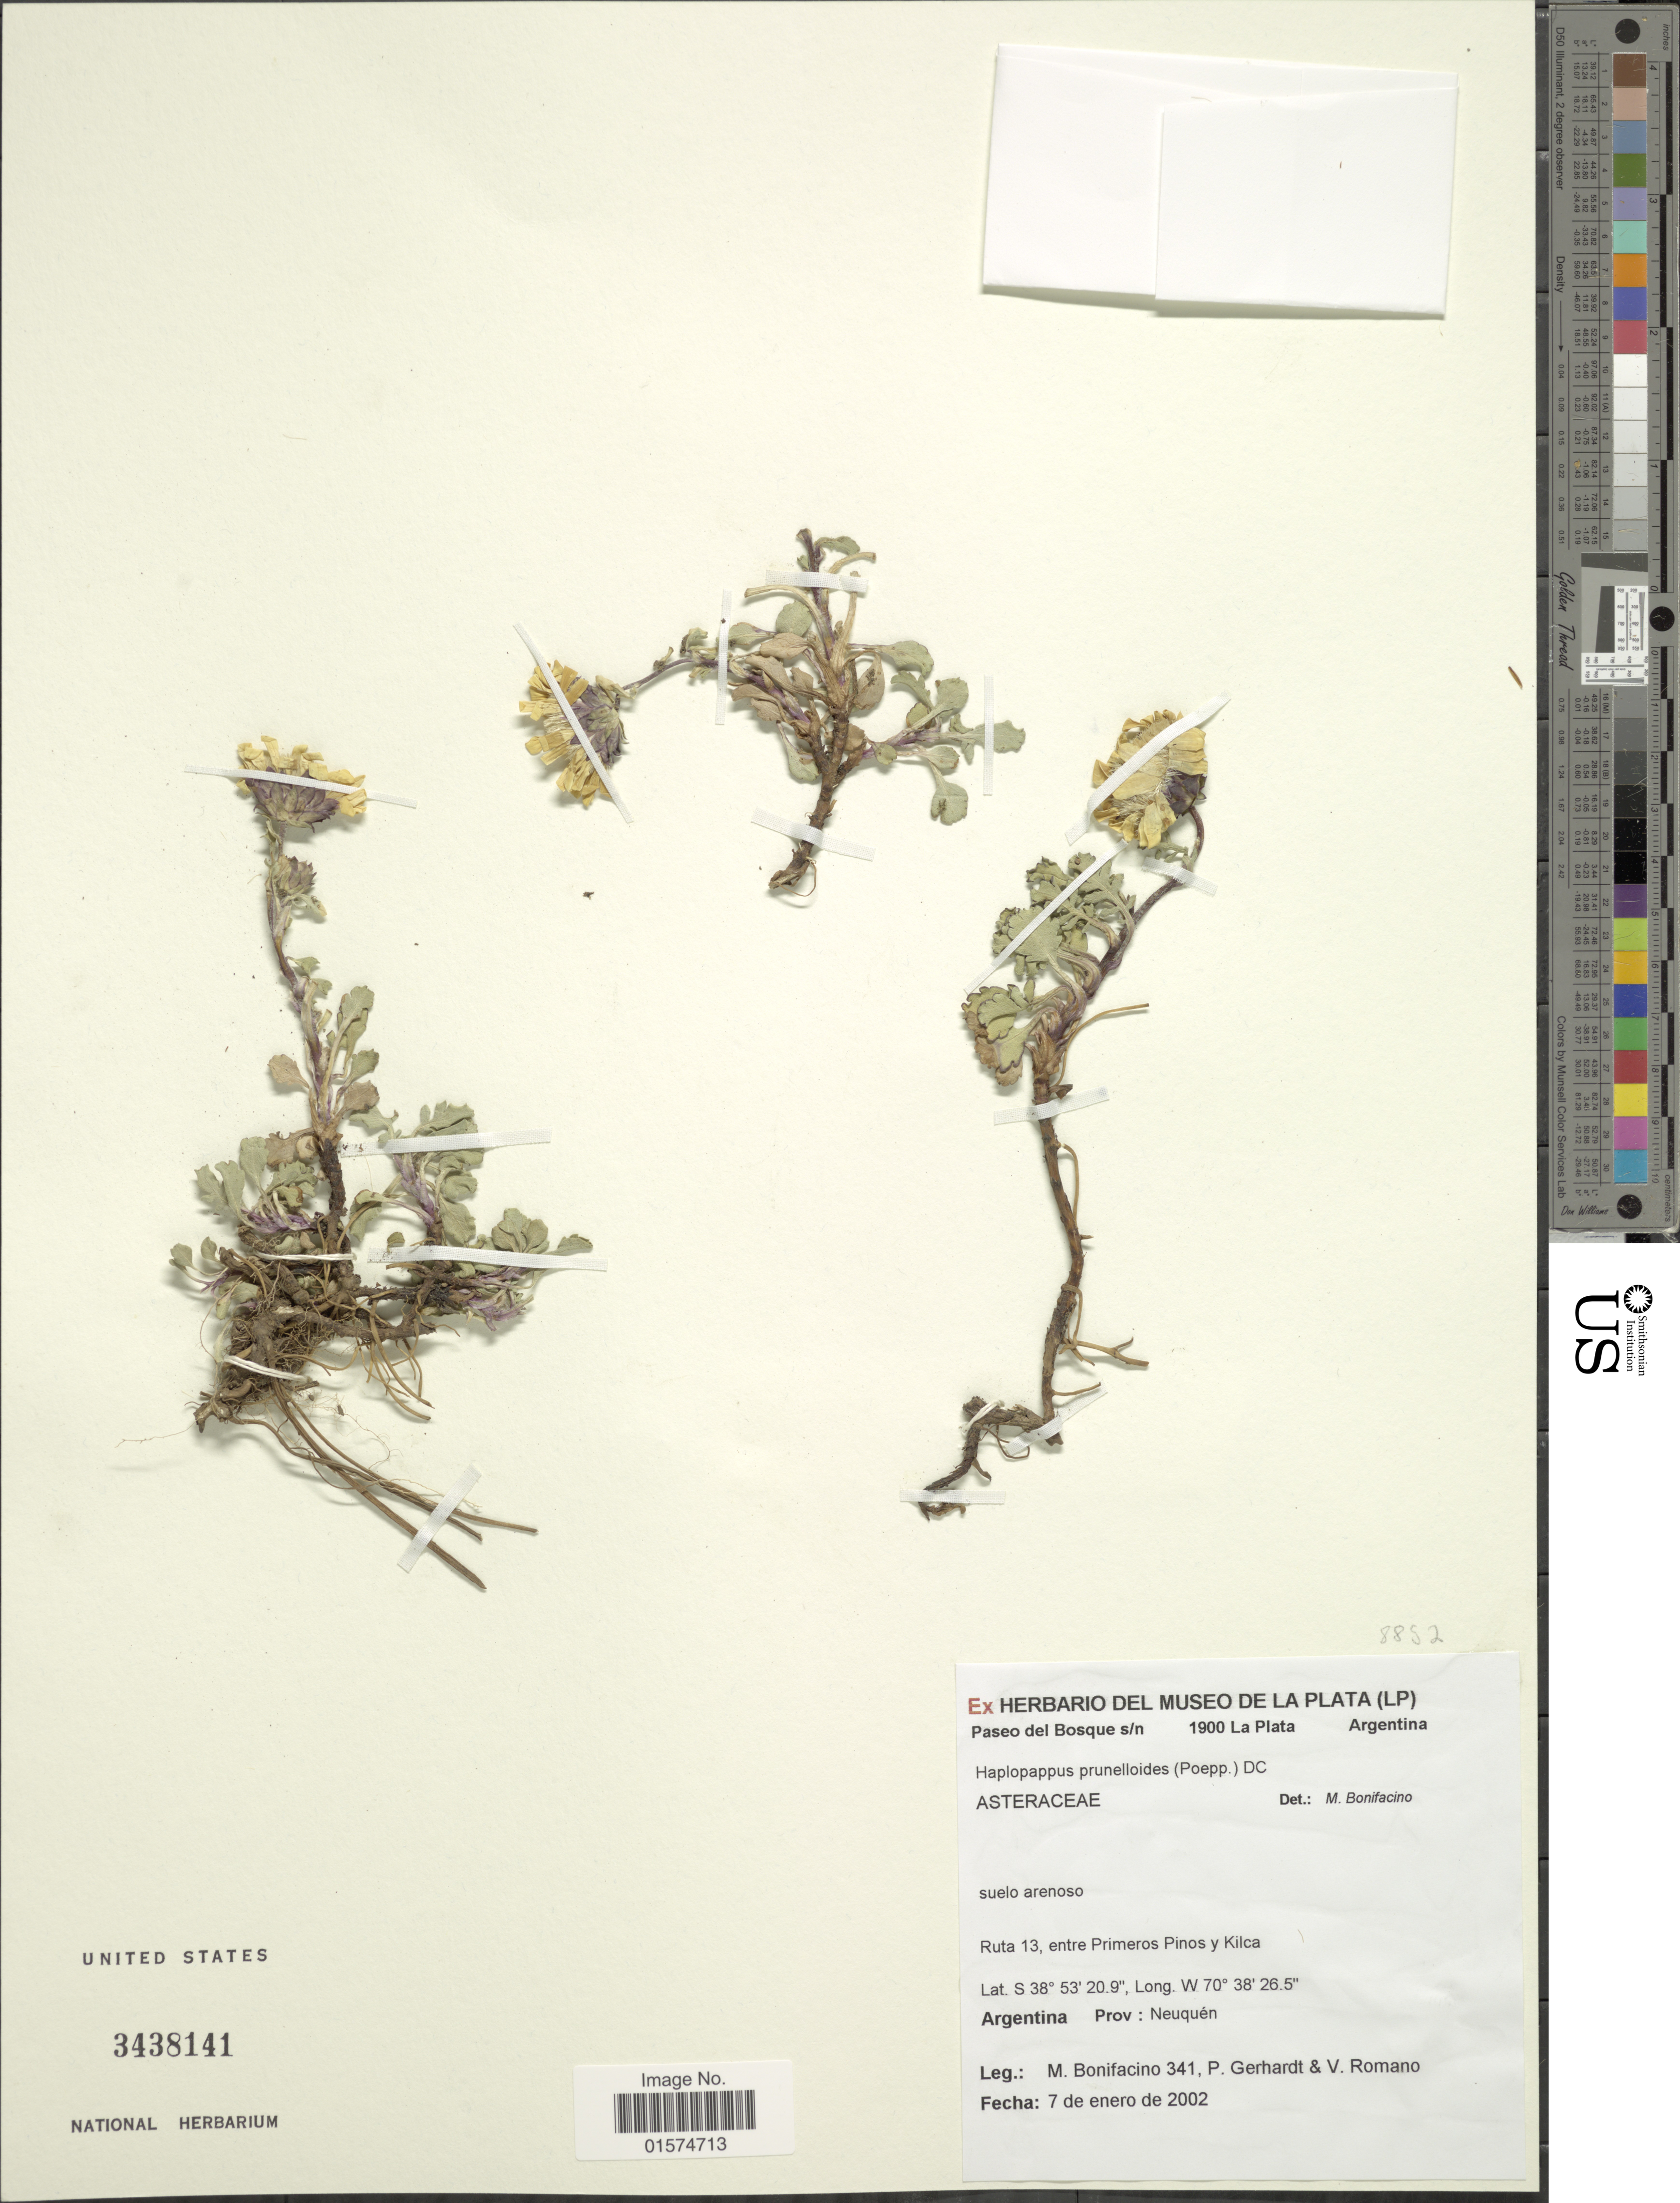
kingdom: Plantae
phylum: Tracheophyta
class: Magnoliopsida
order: Asterales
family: Asteraceae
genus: Notopappus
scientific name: Notopappus prunelloides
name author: (Poepp.) DC.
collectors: M. Bonifacino, P. Gerhardt & V. Romano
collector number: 0341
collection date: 2002-01-07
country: Argentina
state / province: Neuquen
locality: Ruta 13, entre Prmeros Pinos y Kilca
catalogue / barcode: US 3438141